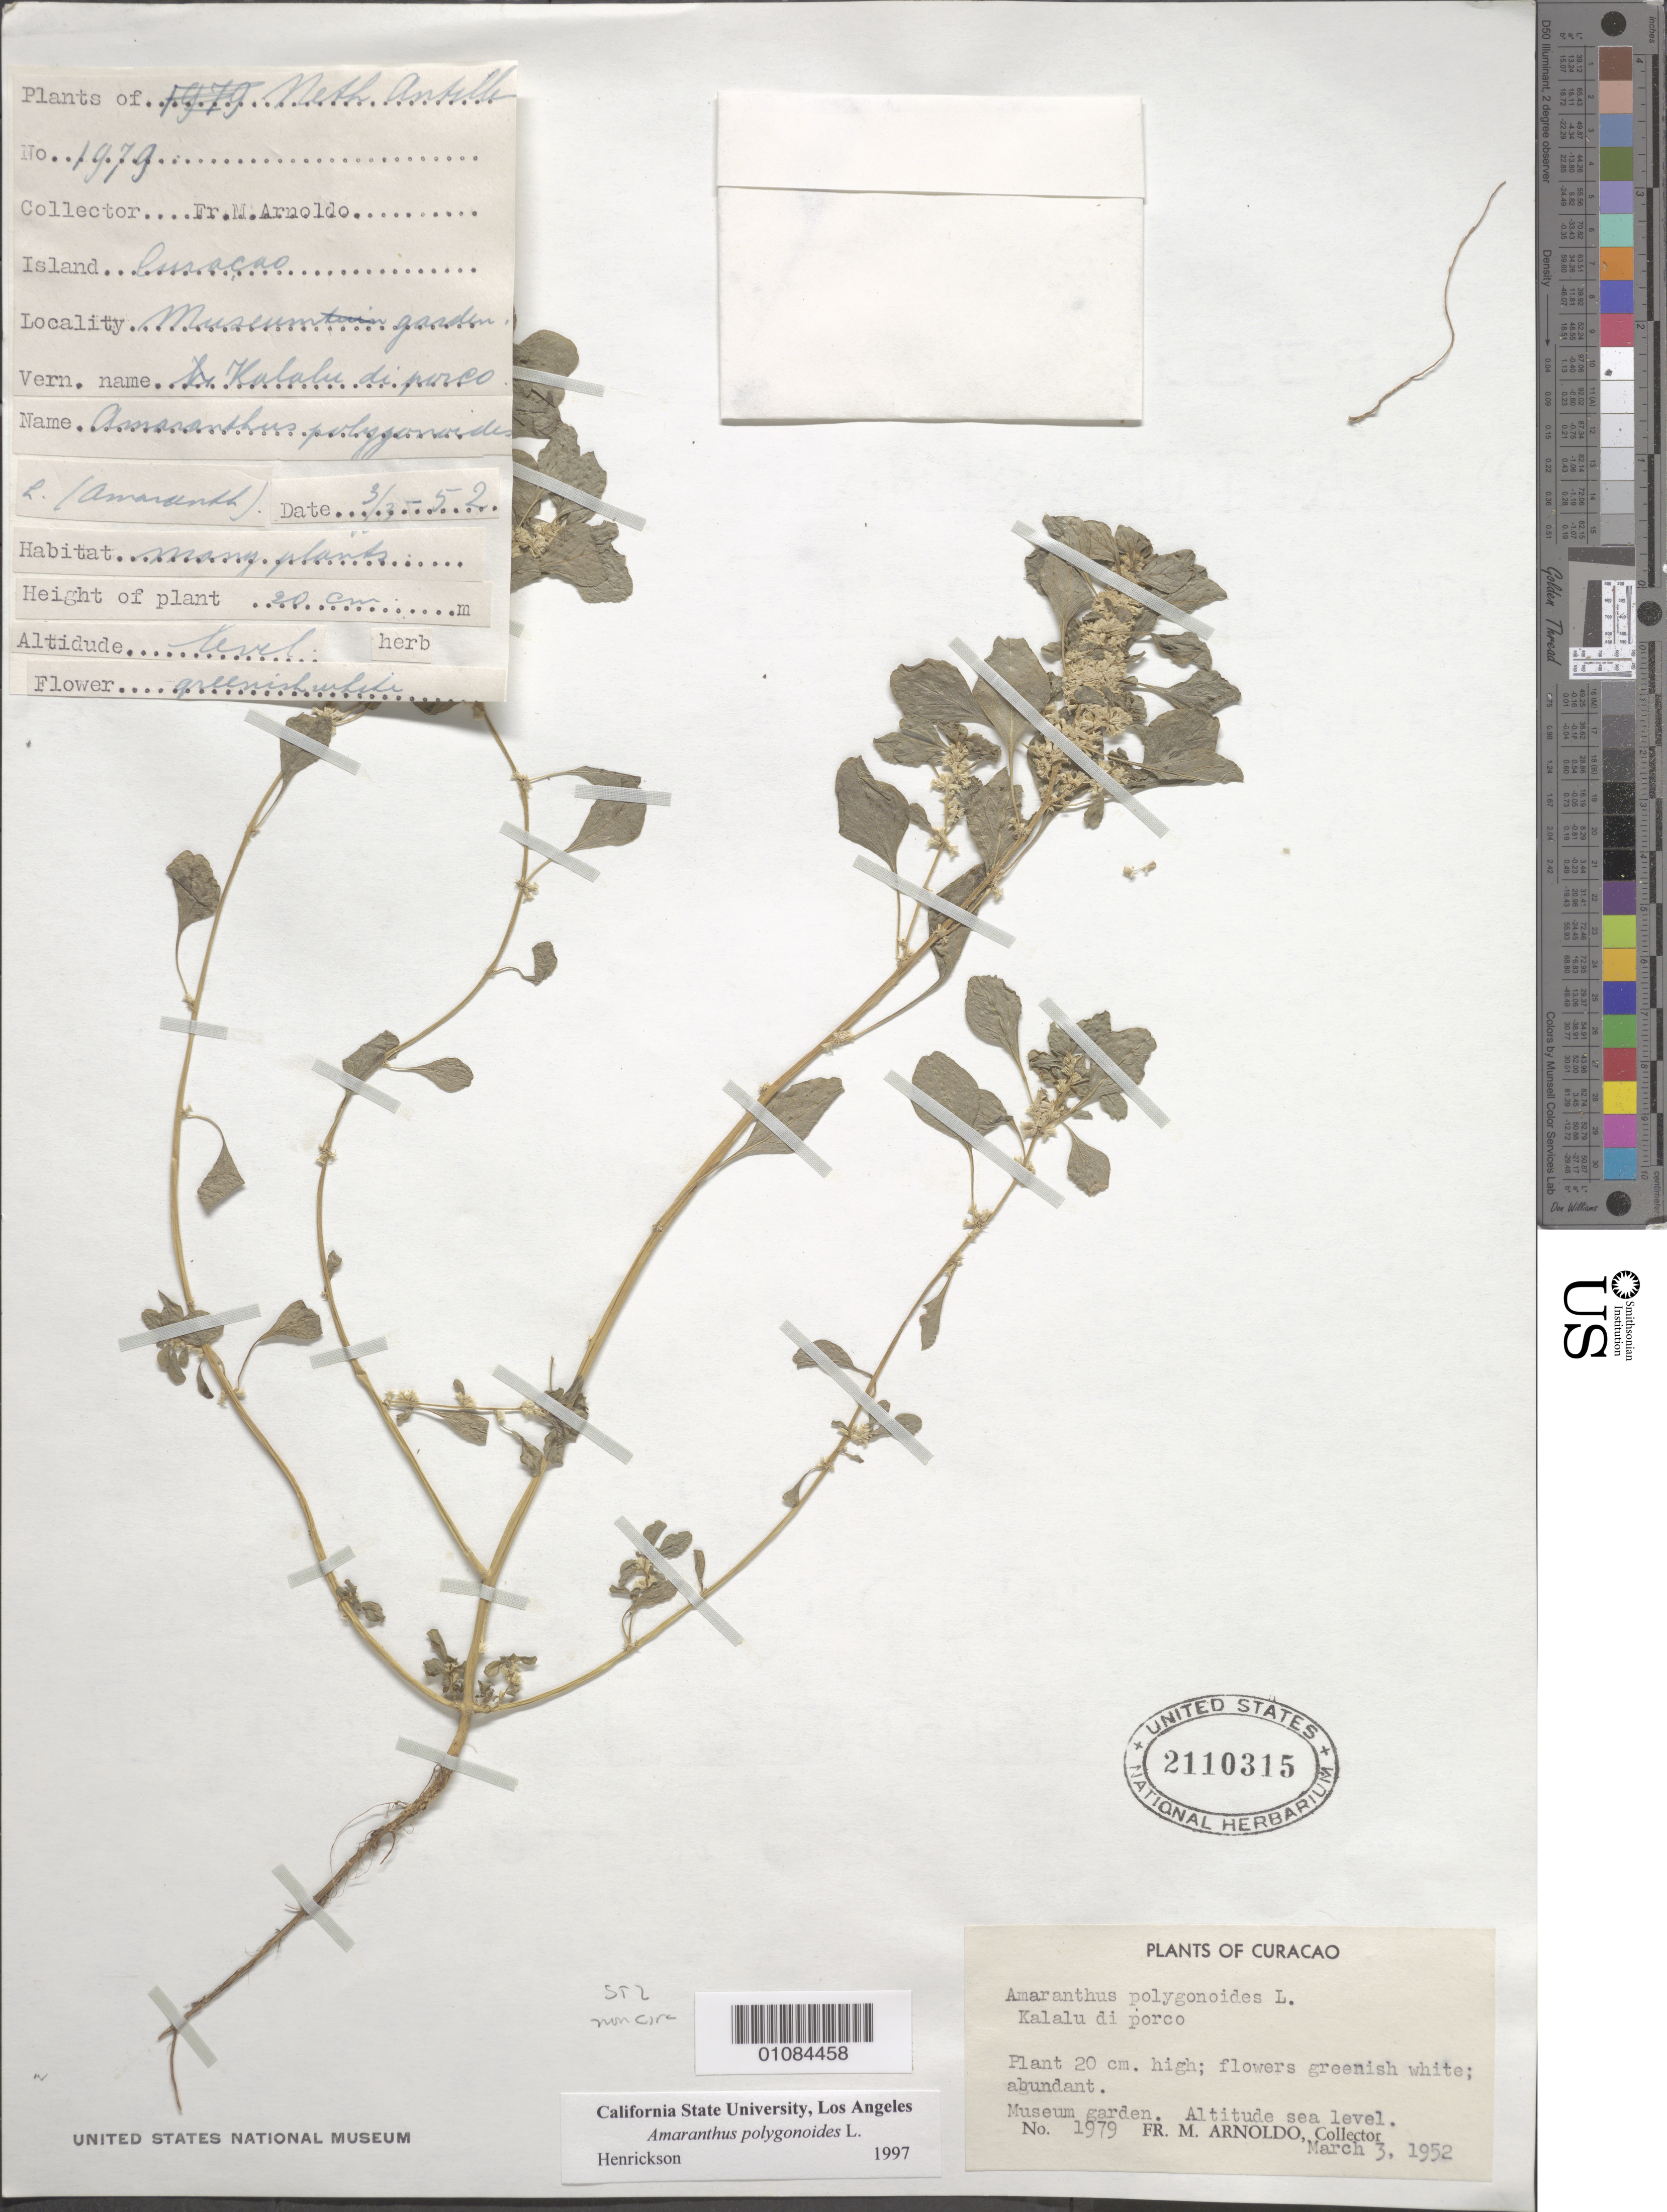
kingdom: Plantae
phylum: Tracheophyta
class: Magnoliopsida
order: Caryophyllales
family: Amaranthaceae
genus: Amaranthus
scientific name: Amaranthus polygonoides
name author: L.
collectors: N. Arnoldo-Broeders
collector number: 1979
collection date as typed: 03 Mar 1952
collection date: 1952-03-03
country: Curaçao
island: Curaçao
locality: Museum garden. Sea level.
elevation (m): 0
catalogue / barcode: US 2110315